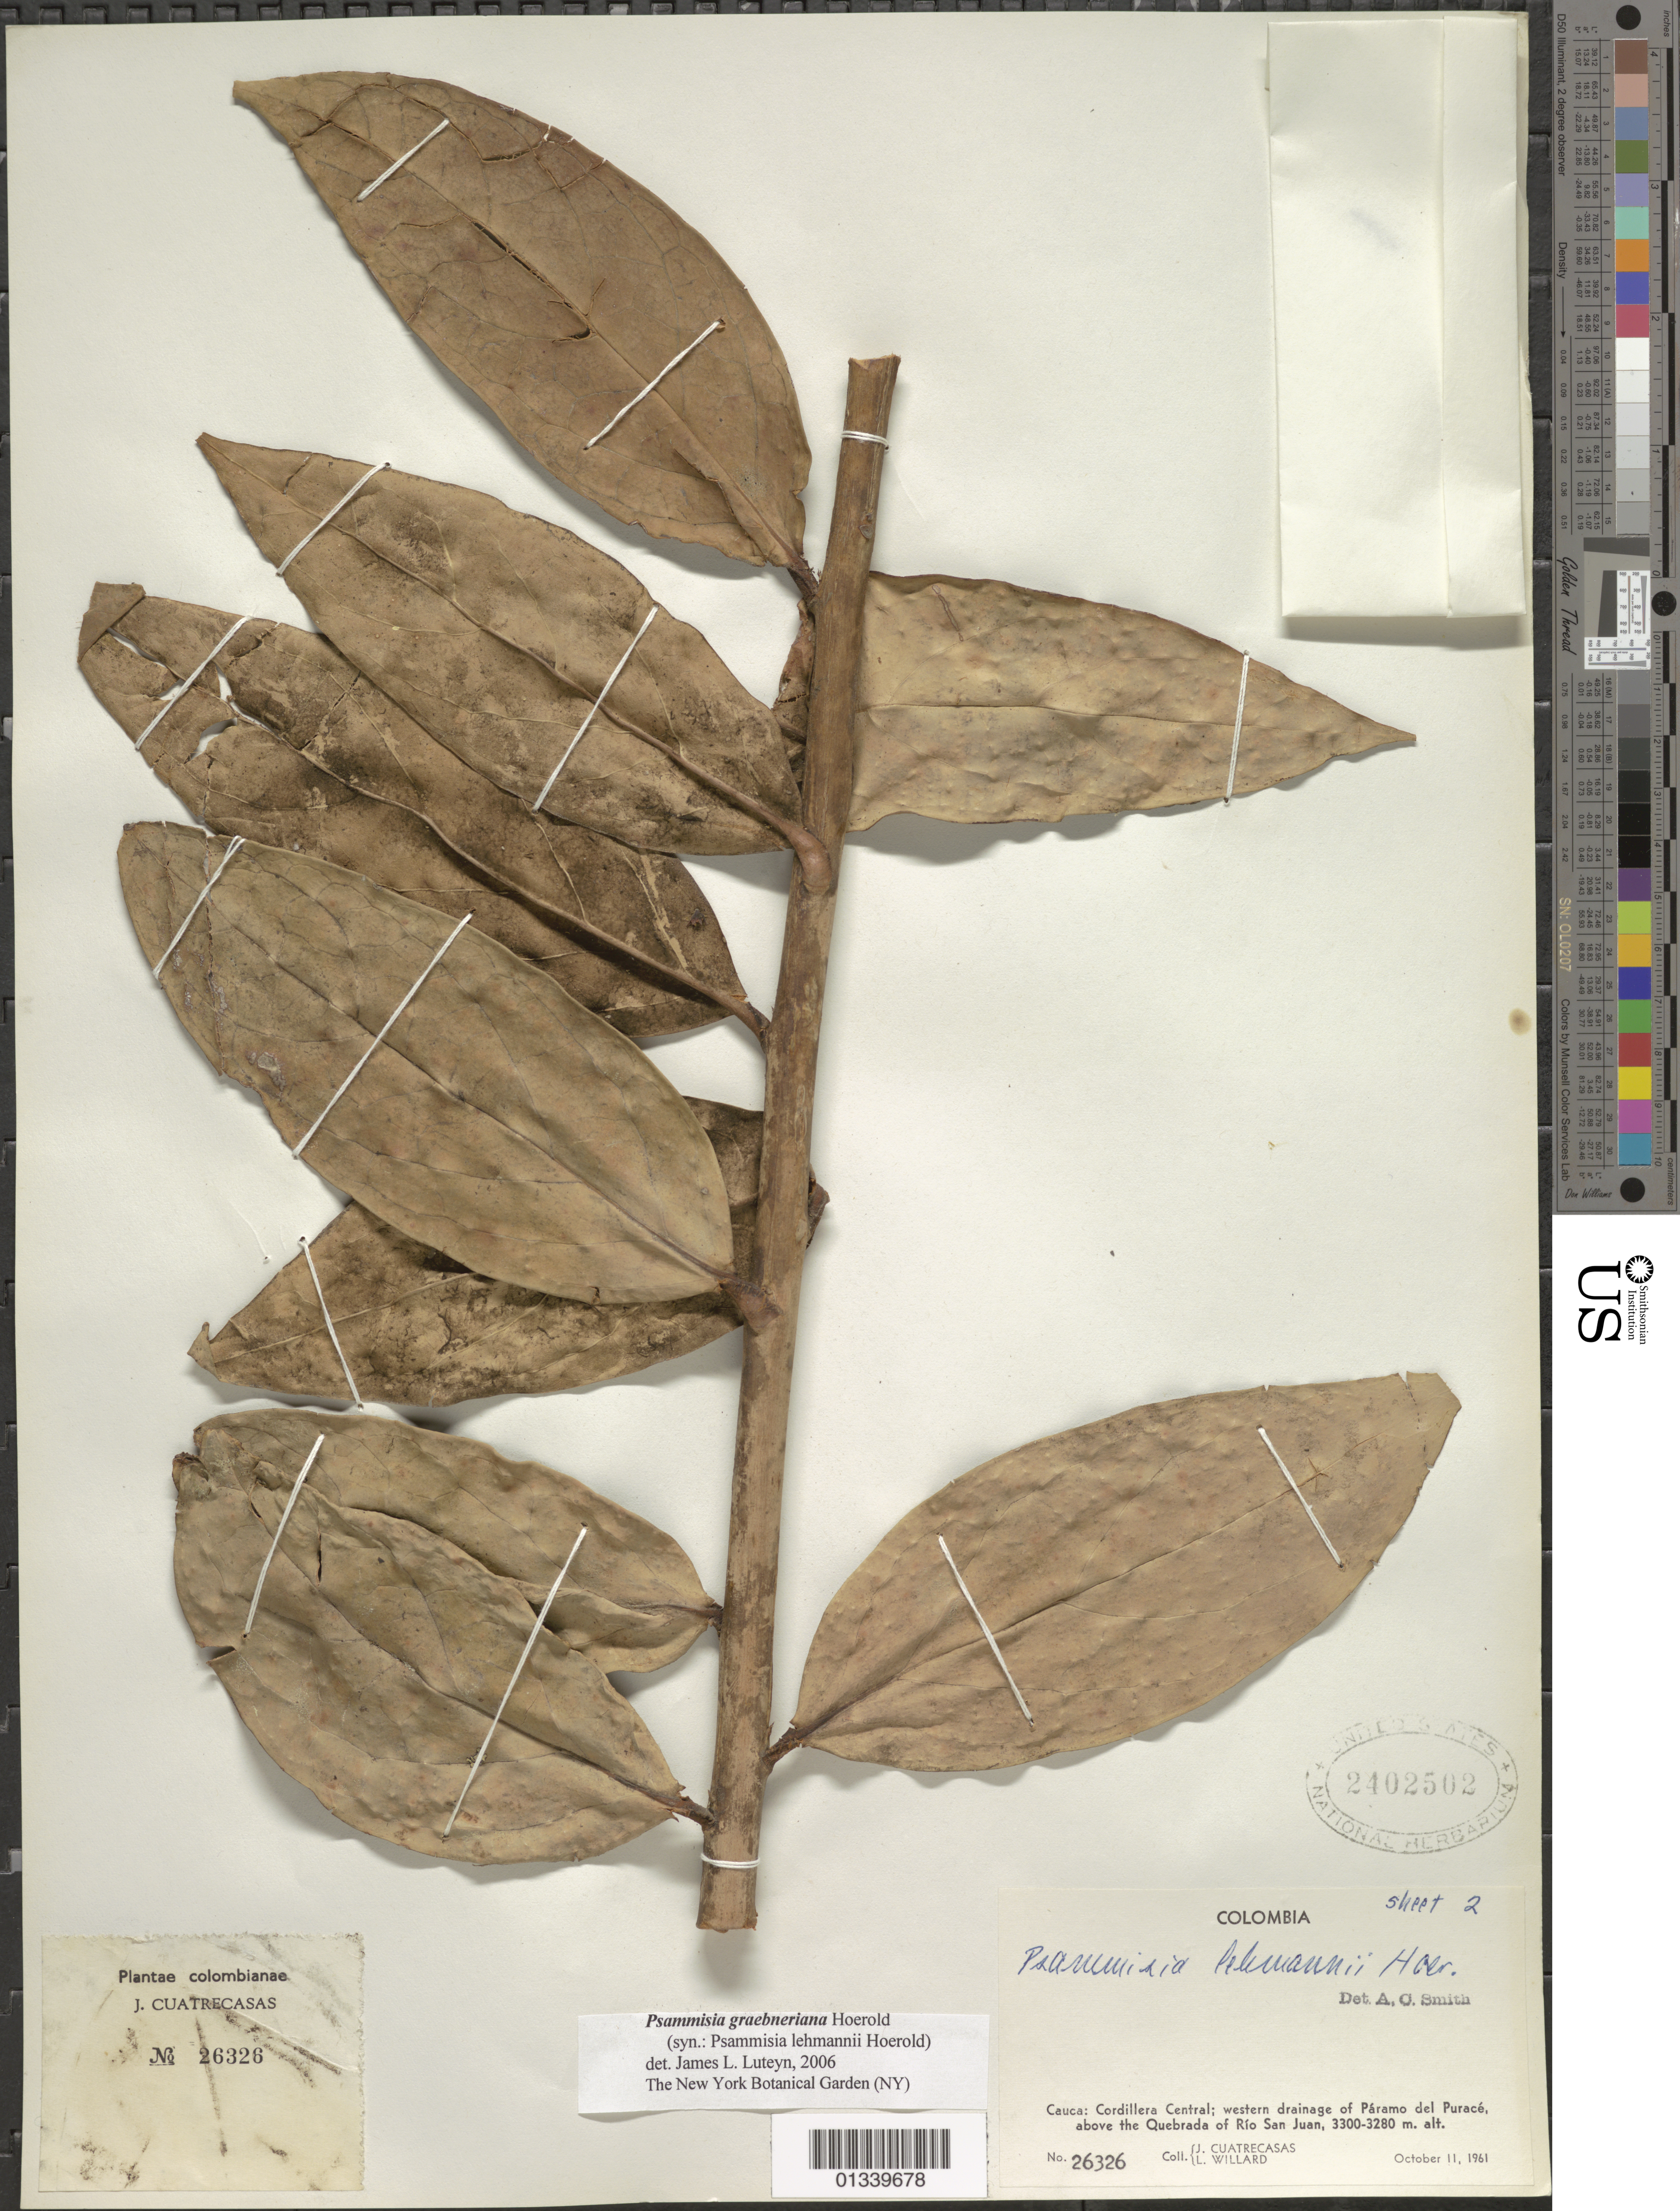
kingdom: Plantae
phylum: Tracheophyta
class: Magnoliopsida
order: Ericales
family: Ericaceae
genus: Psammisia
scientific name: Psammisia graebneriana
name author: Hoerold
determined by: Luteyn, J. L.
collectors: J. Cuatrecasas & L. Willard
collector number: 26326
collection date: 1961-10-11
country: Colombia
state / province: Cauca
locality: Cordillera Central; western drainage of Paramo del Purace, above the Quebrada of Rio San Juan.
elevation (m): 3280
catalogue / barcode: US 2402502